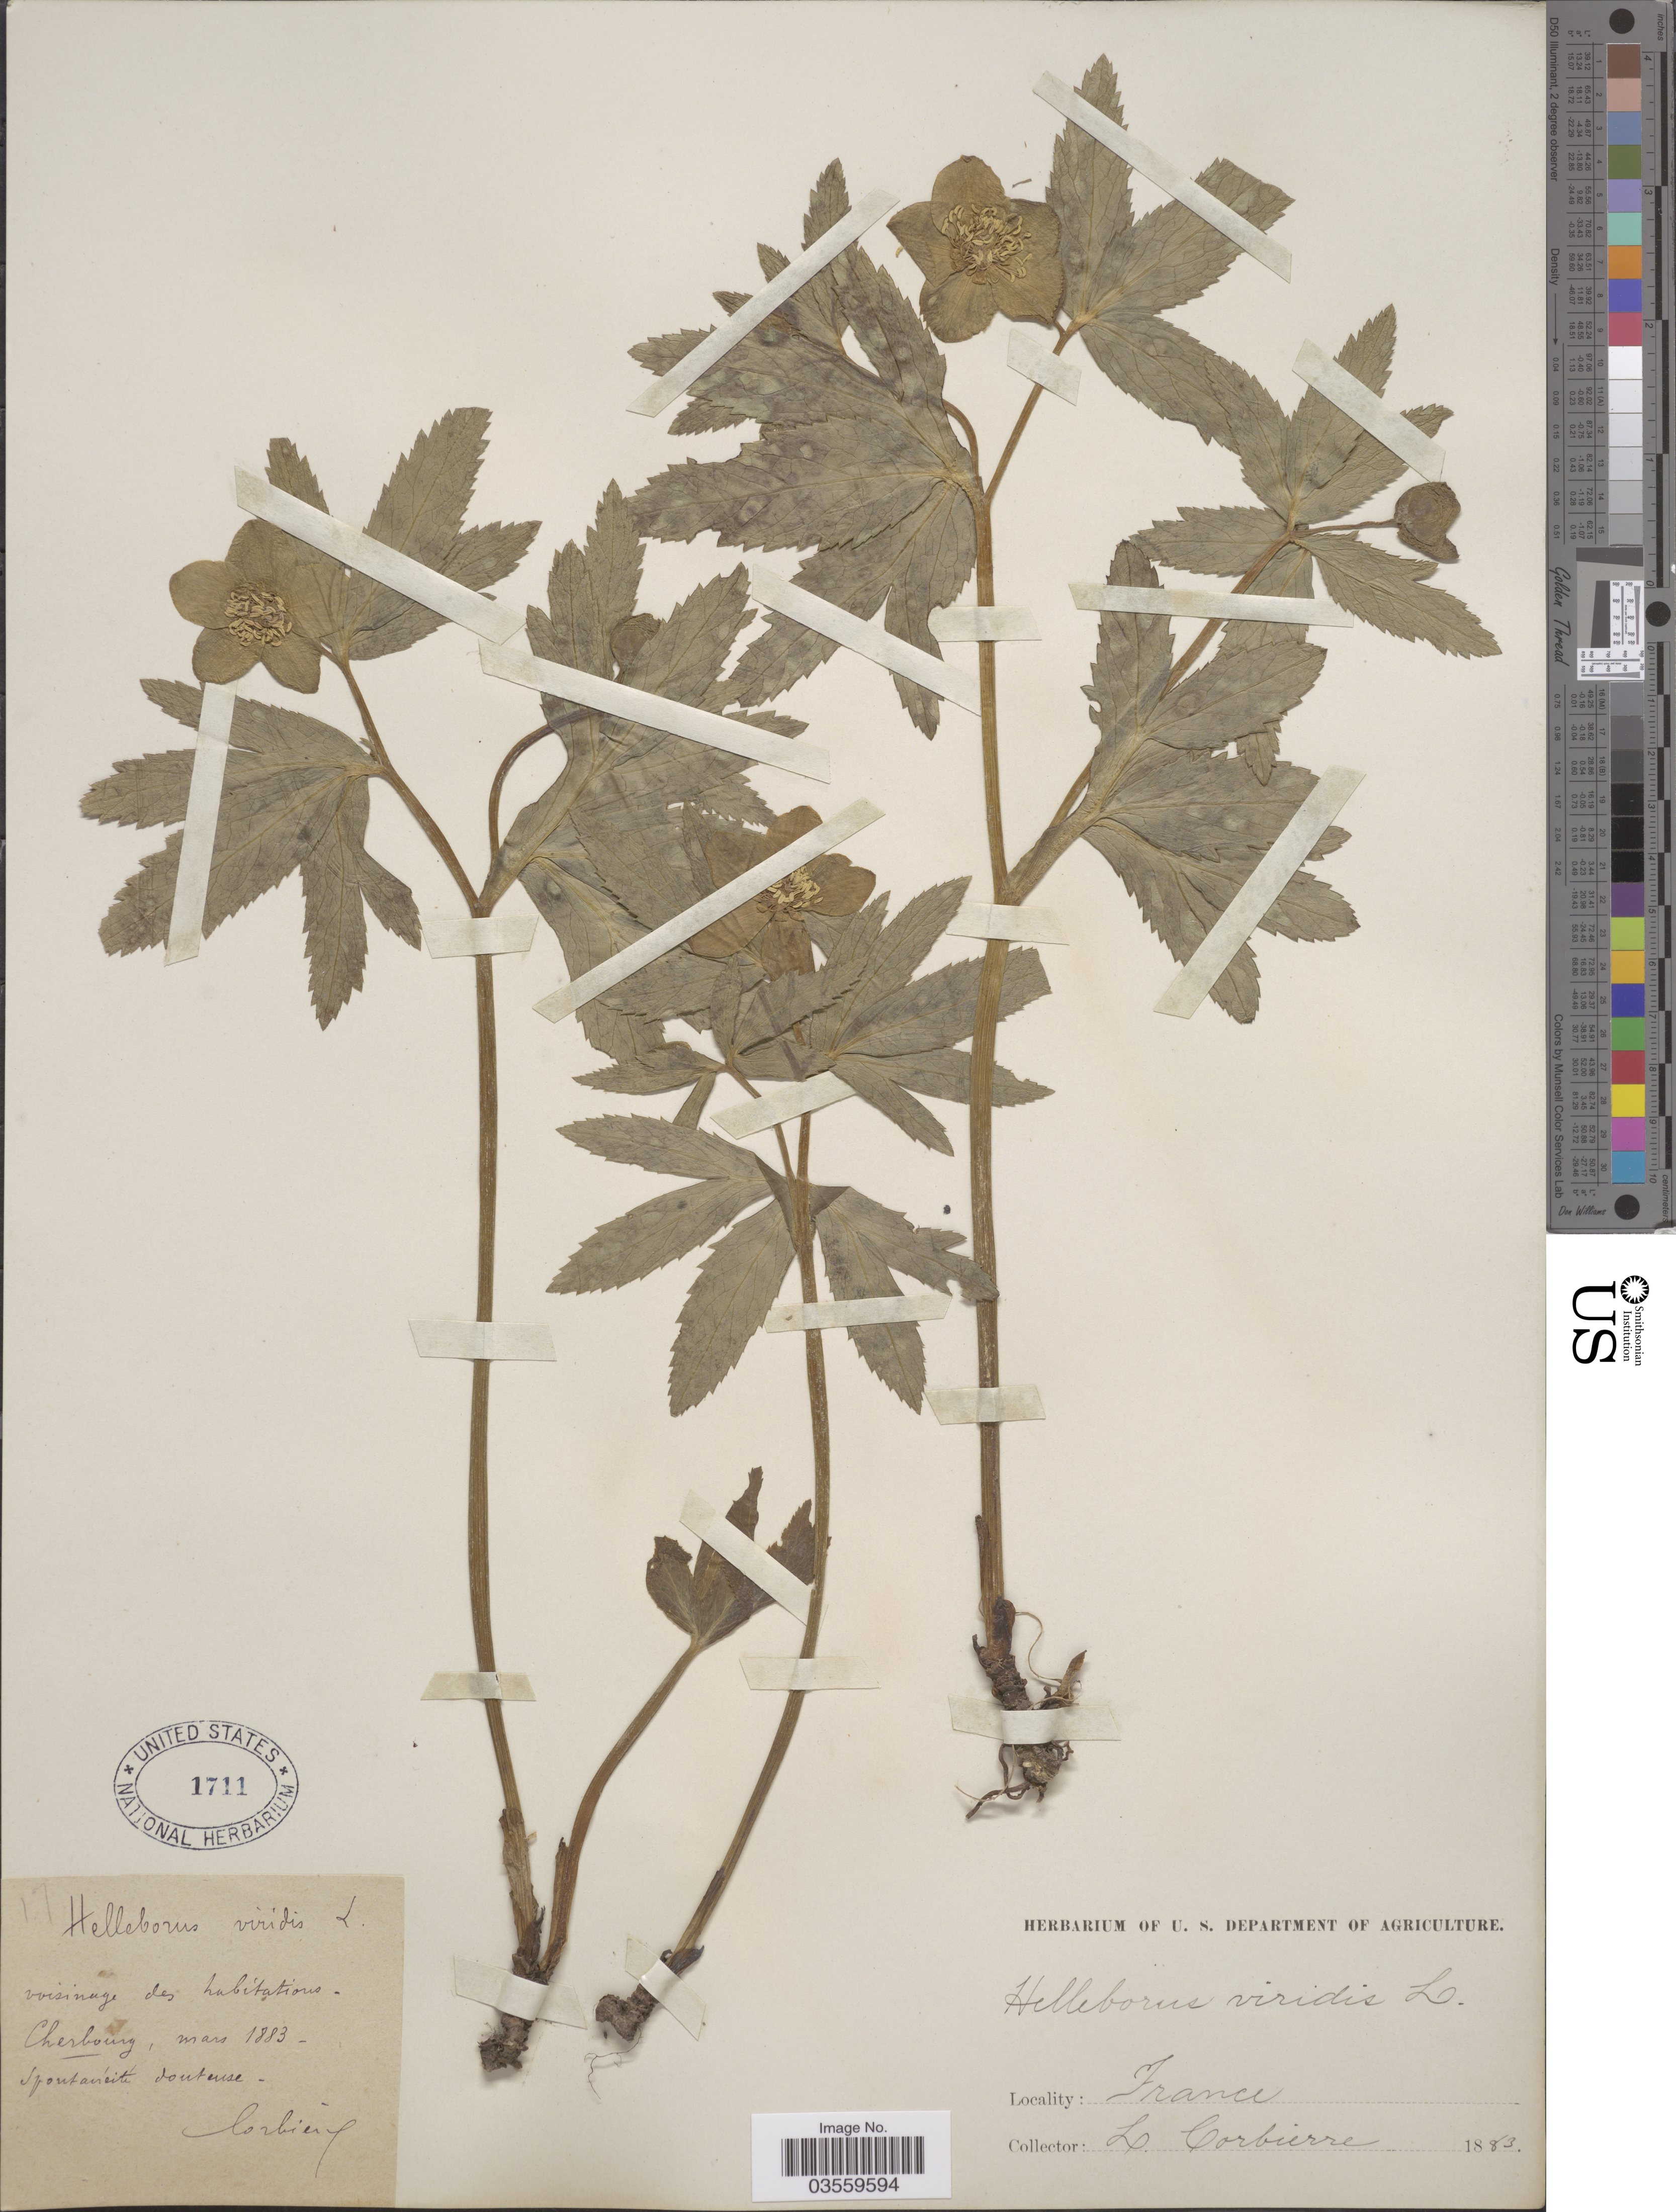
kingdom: Plantae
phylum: Tracheophyta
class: Magnoliopsida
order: Ranunculales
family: Ranunculaceae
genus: Helleborus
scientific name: Helleborus viridis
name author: L.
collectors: L. Corbierre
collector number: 17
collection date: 1883-03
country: France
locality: Cherbourg.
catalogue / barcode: US 1711